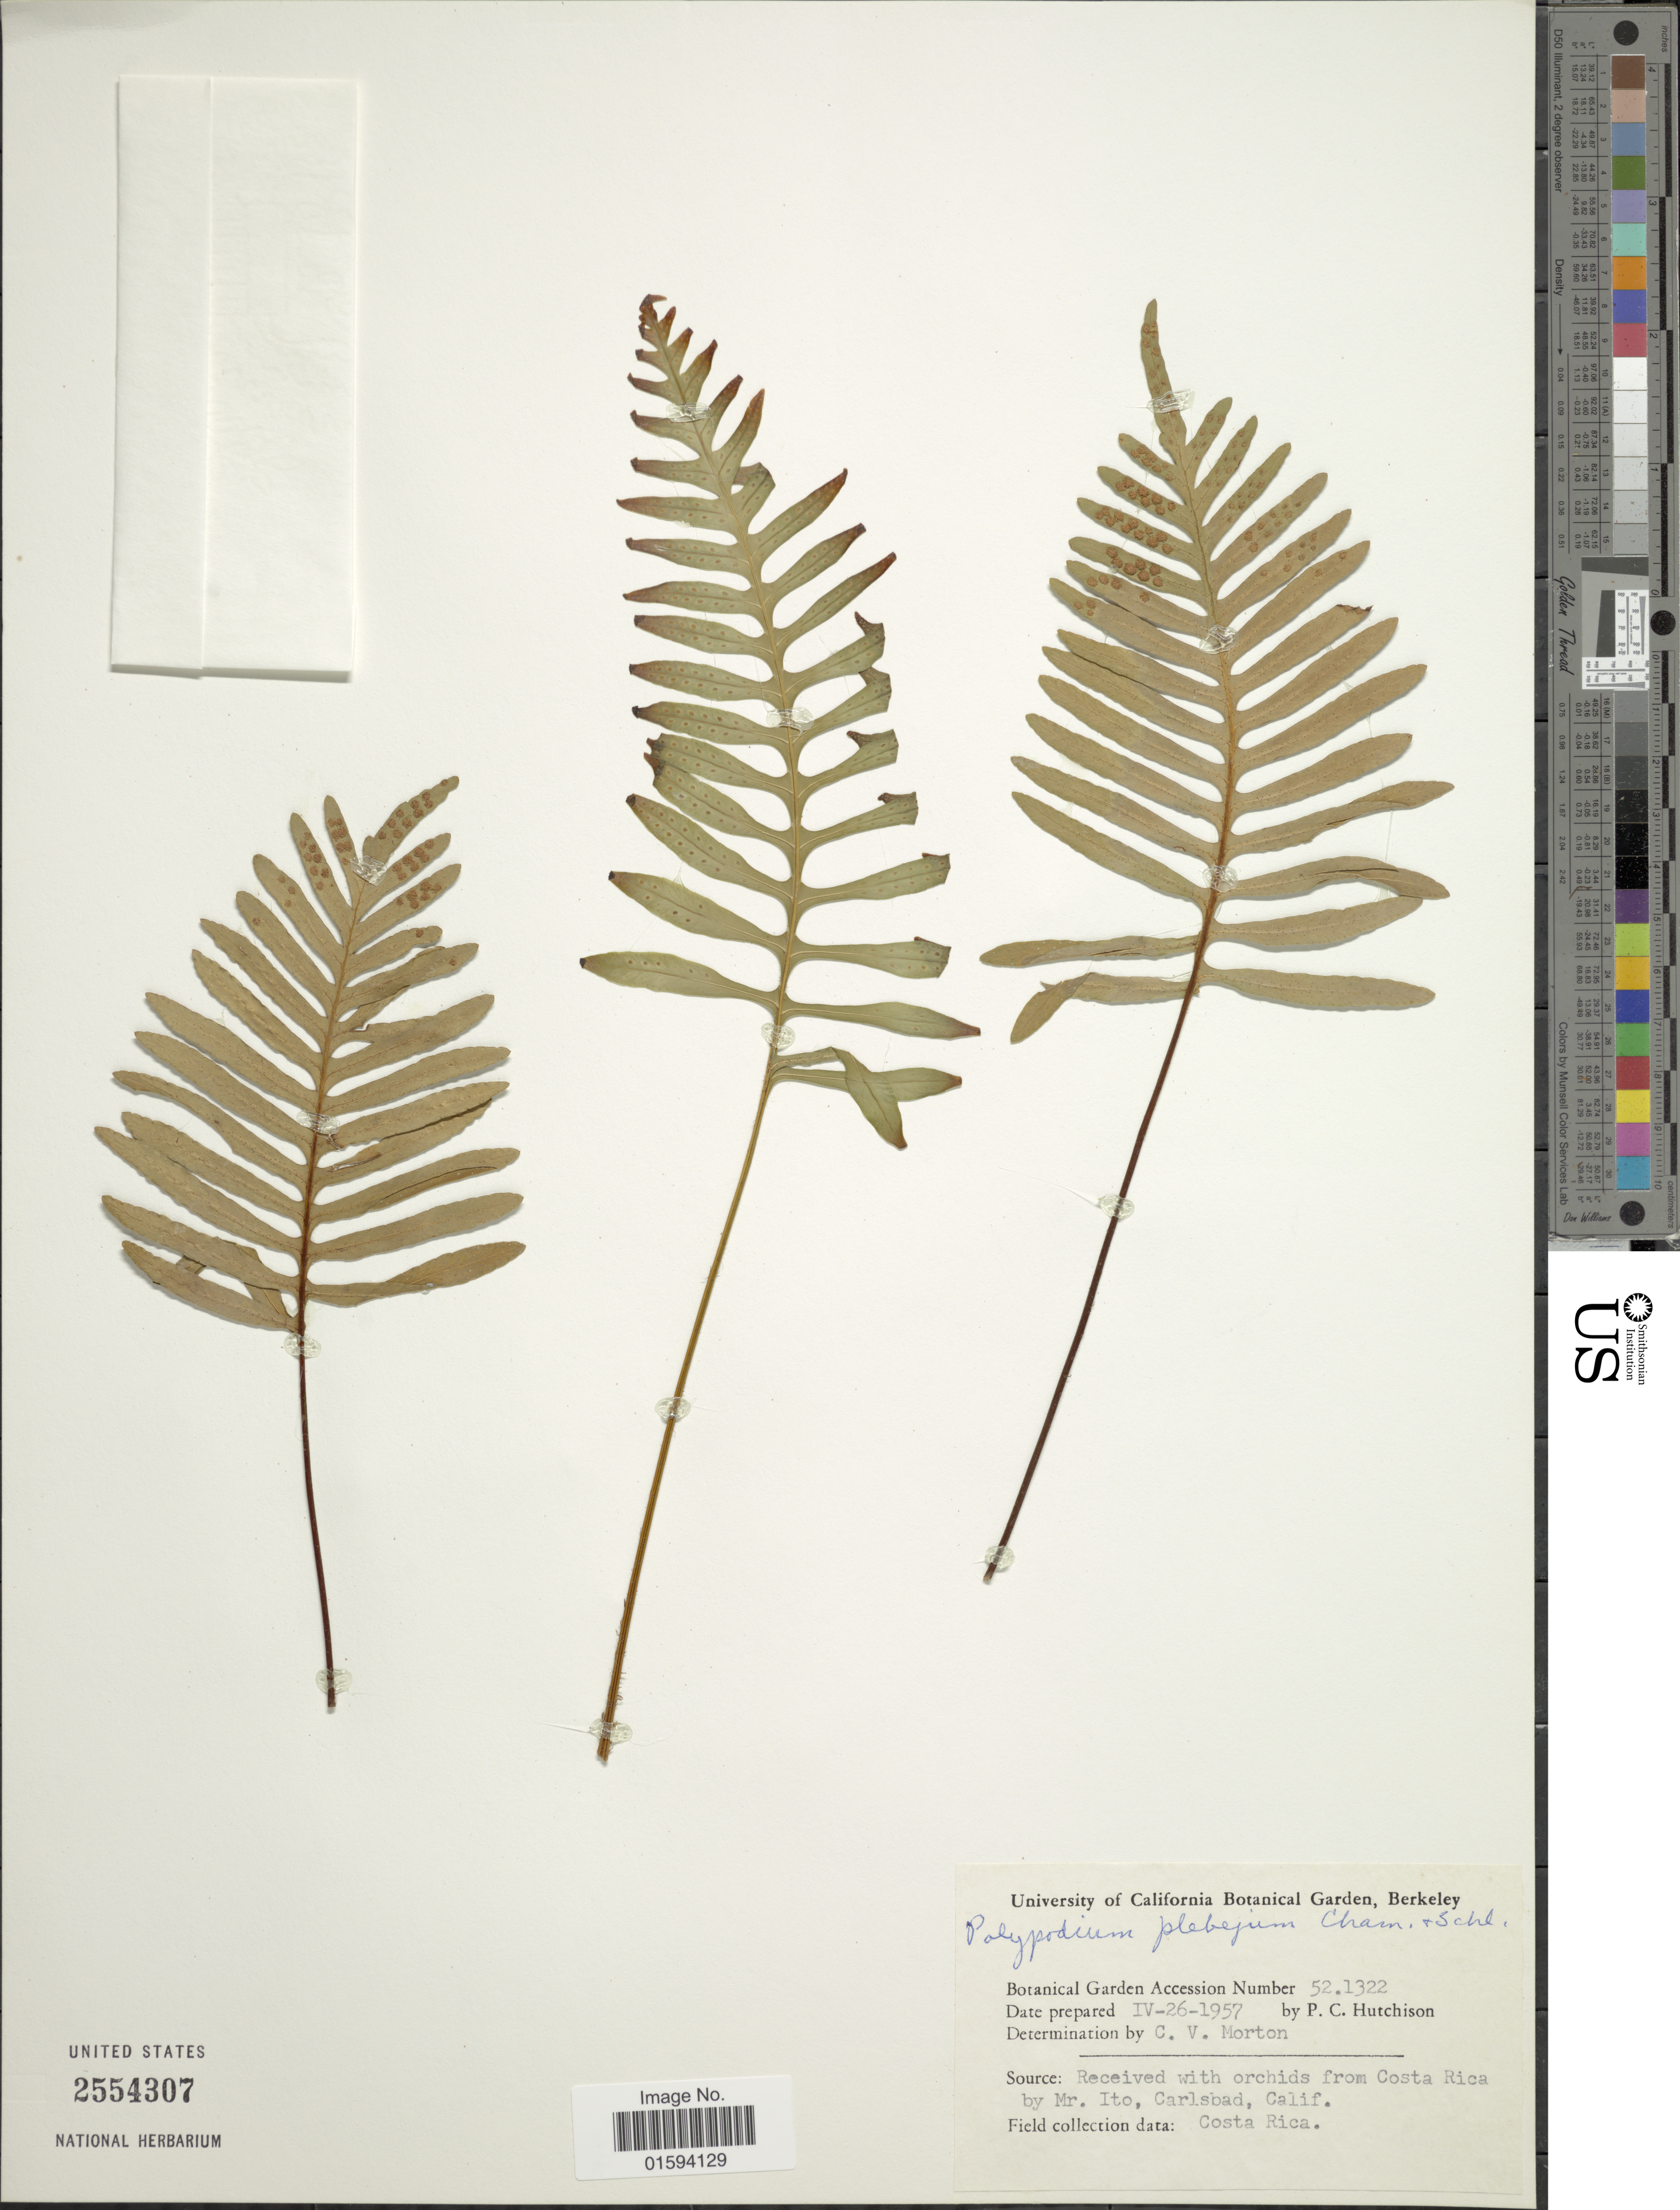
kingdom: Plantae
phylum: Tracheophyta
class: Polypodiopsida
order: Polypodiales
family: Polypodiaceae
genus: Polypodium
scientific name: Polypodium plebeium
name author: Schltdl. & Cham.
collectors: P. C. Hutchison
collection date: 1957-05-26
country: United States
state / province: California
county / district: Alameda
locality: University of California Botanical Garden, Berkeley, Botanical Garden Accession Number 52.1322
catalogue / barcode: US 2554307